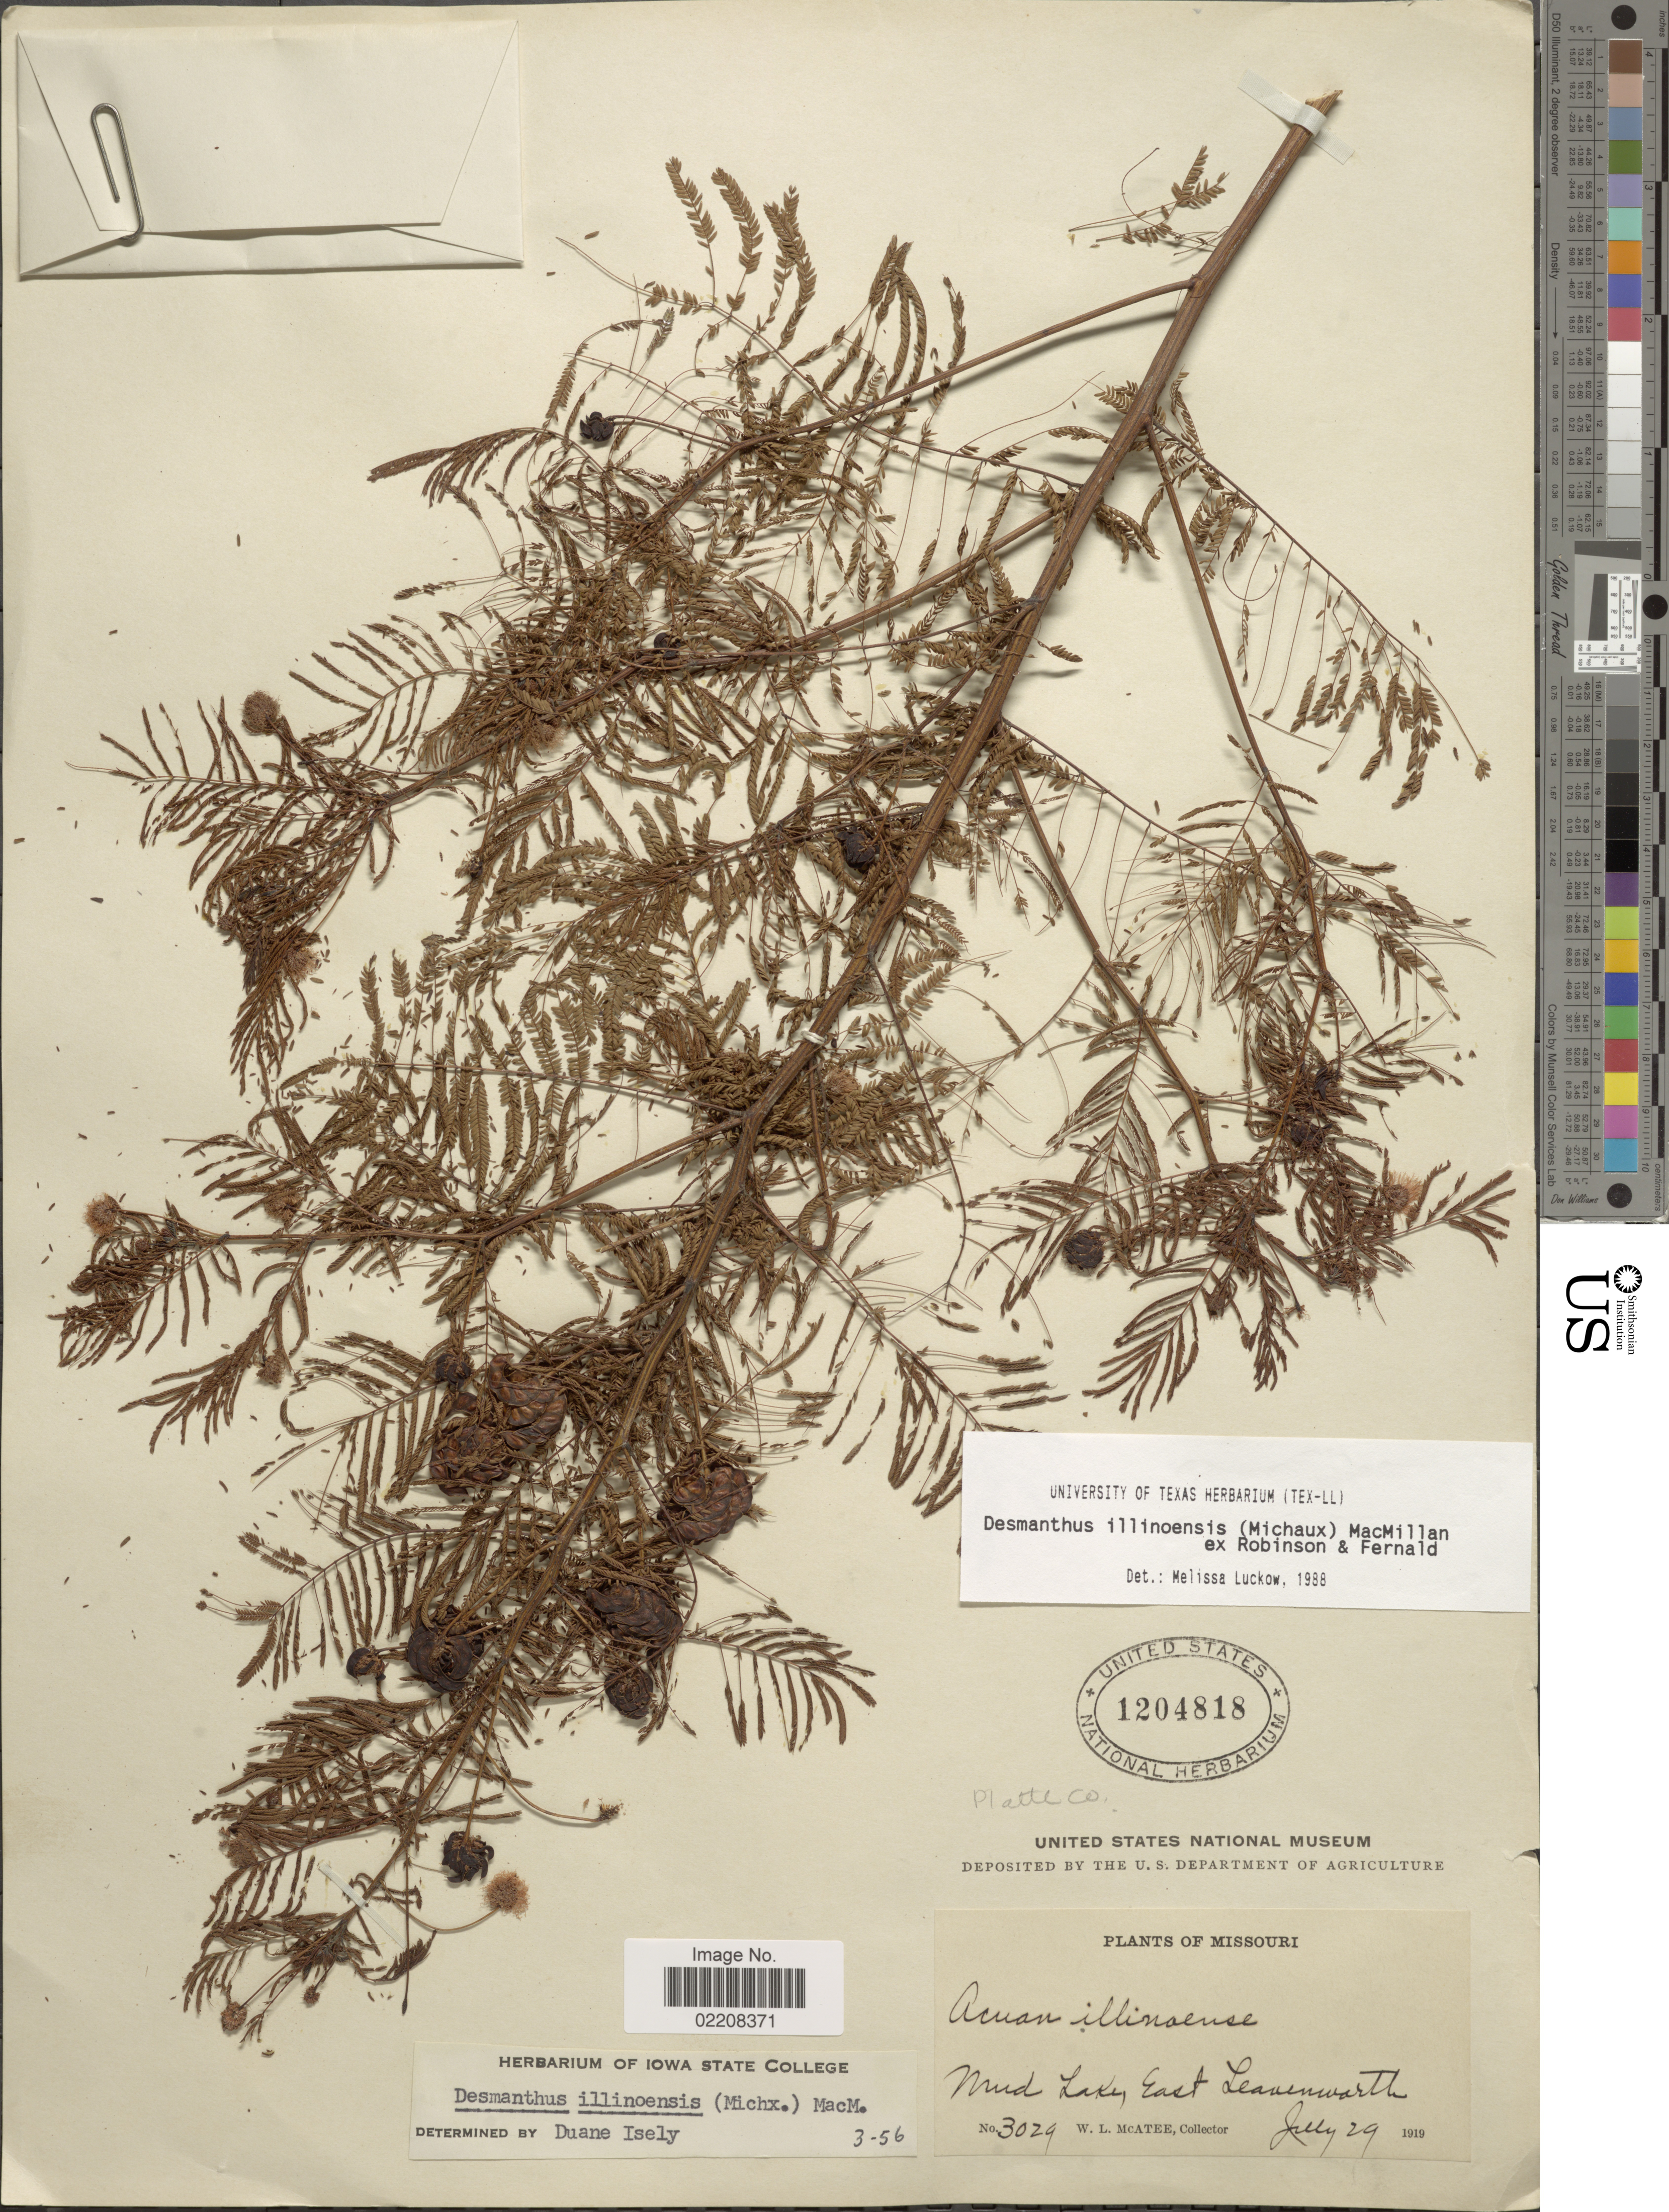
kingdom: Plantae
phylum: Tracheophyta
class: Magnoliopsida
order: Fabales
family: Fabaceae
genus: Desmanthus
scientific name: Desmanthus illinoensis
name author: (Michx.) MacMill.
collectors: W. McAtee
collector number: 3029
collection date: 1919-07-29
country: United States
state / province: Missouri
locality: Mud Lake, East Leavenworth. Platte Co.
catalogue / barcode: US 1204818